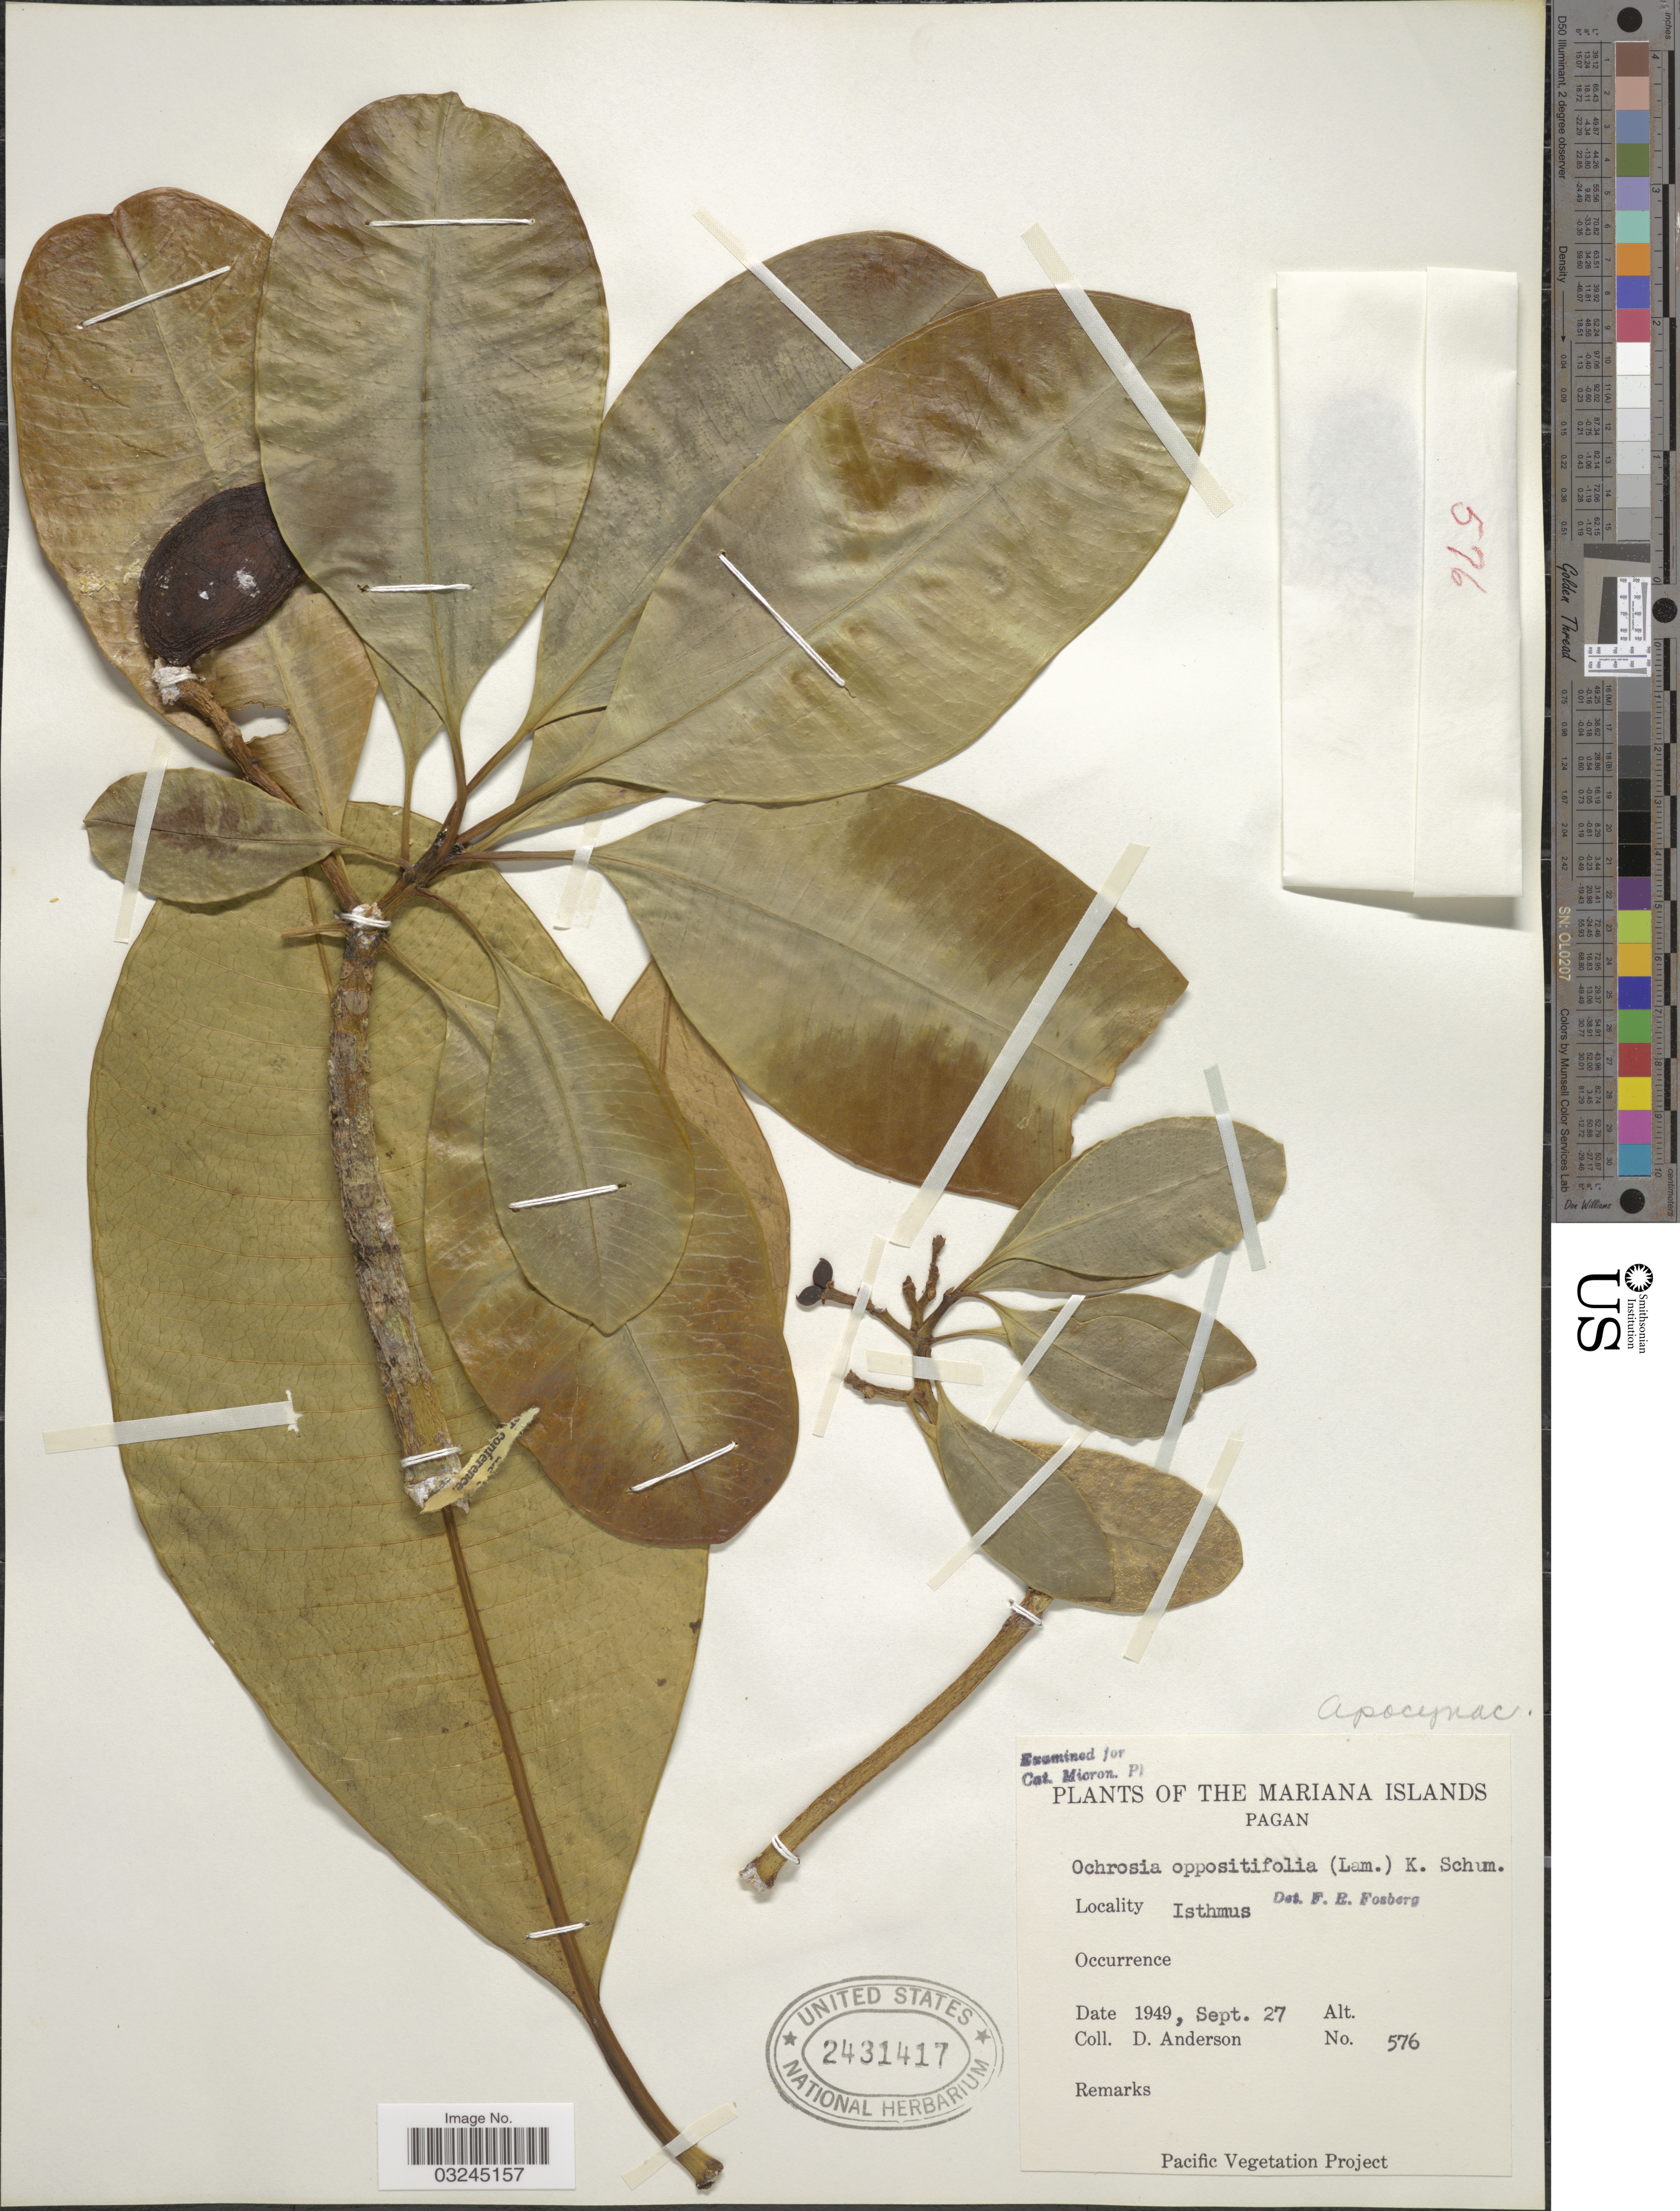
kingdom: Plantae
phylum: Tracheophyta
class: Magnoliopsida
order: Gentianales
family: Apocynaceae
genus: Ochrosia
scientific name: Ochrosia oppositifolia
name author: (Lam.) K. Schum.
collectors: D. Anderson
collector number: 576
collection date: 1949-09-27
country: Northern Mariana Islands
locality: The Mariana Islands. Pagan. Isthmus.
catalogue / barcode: US 2431417